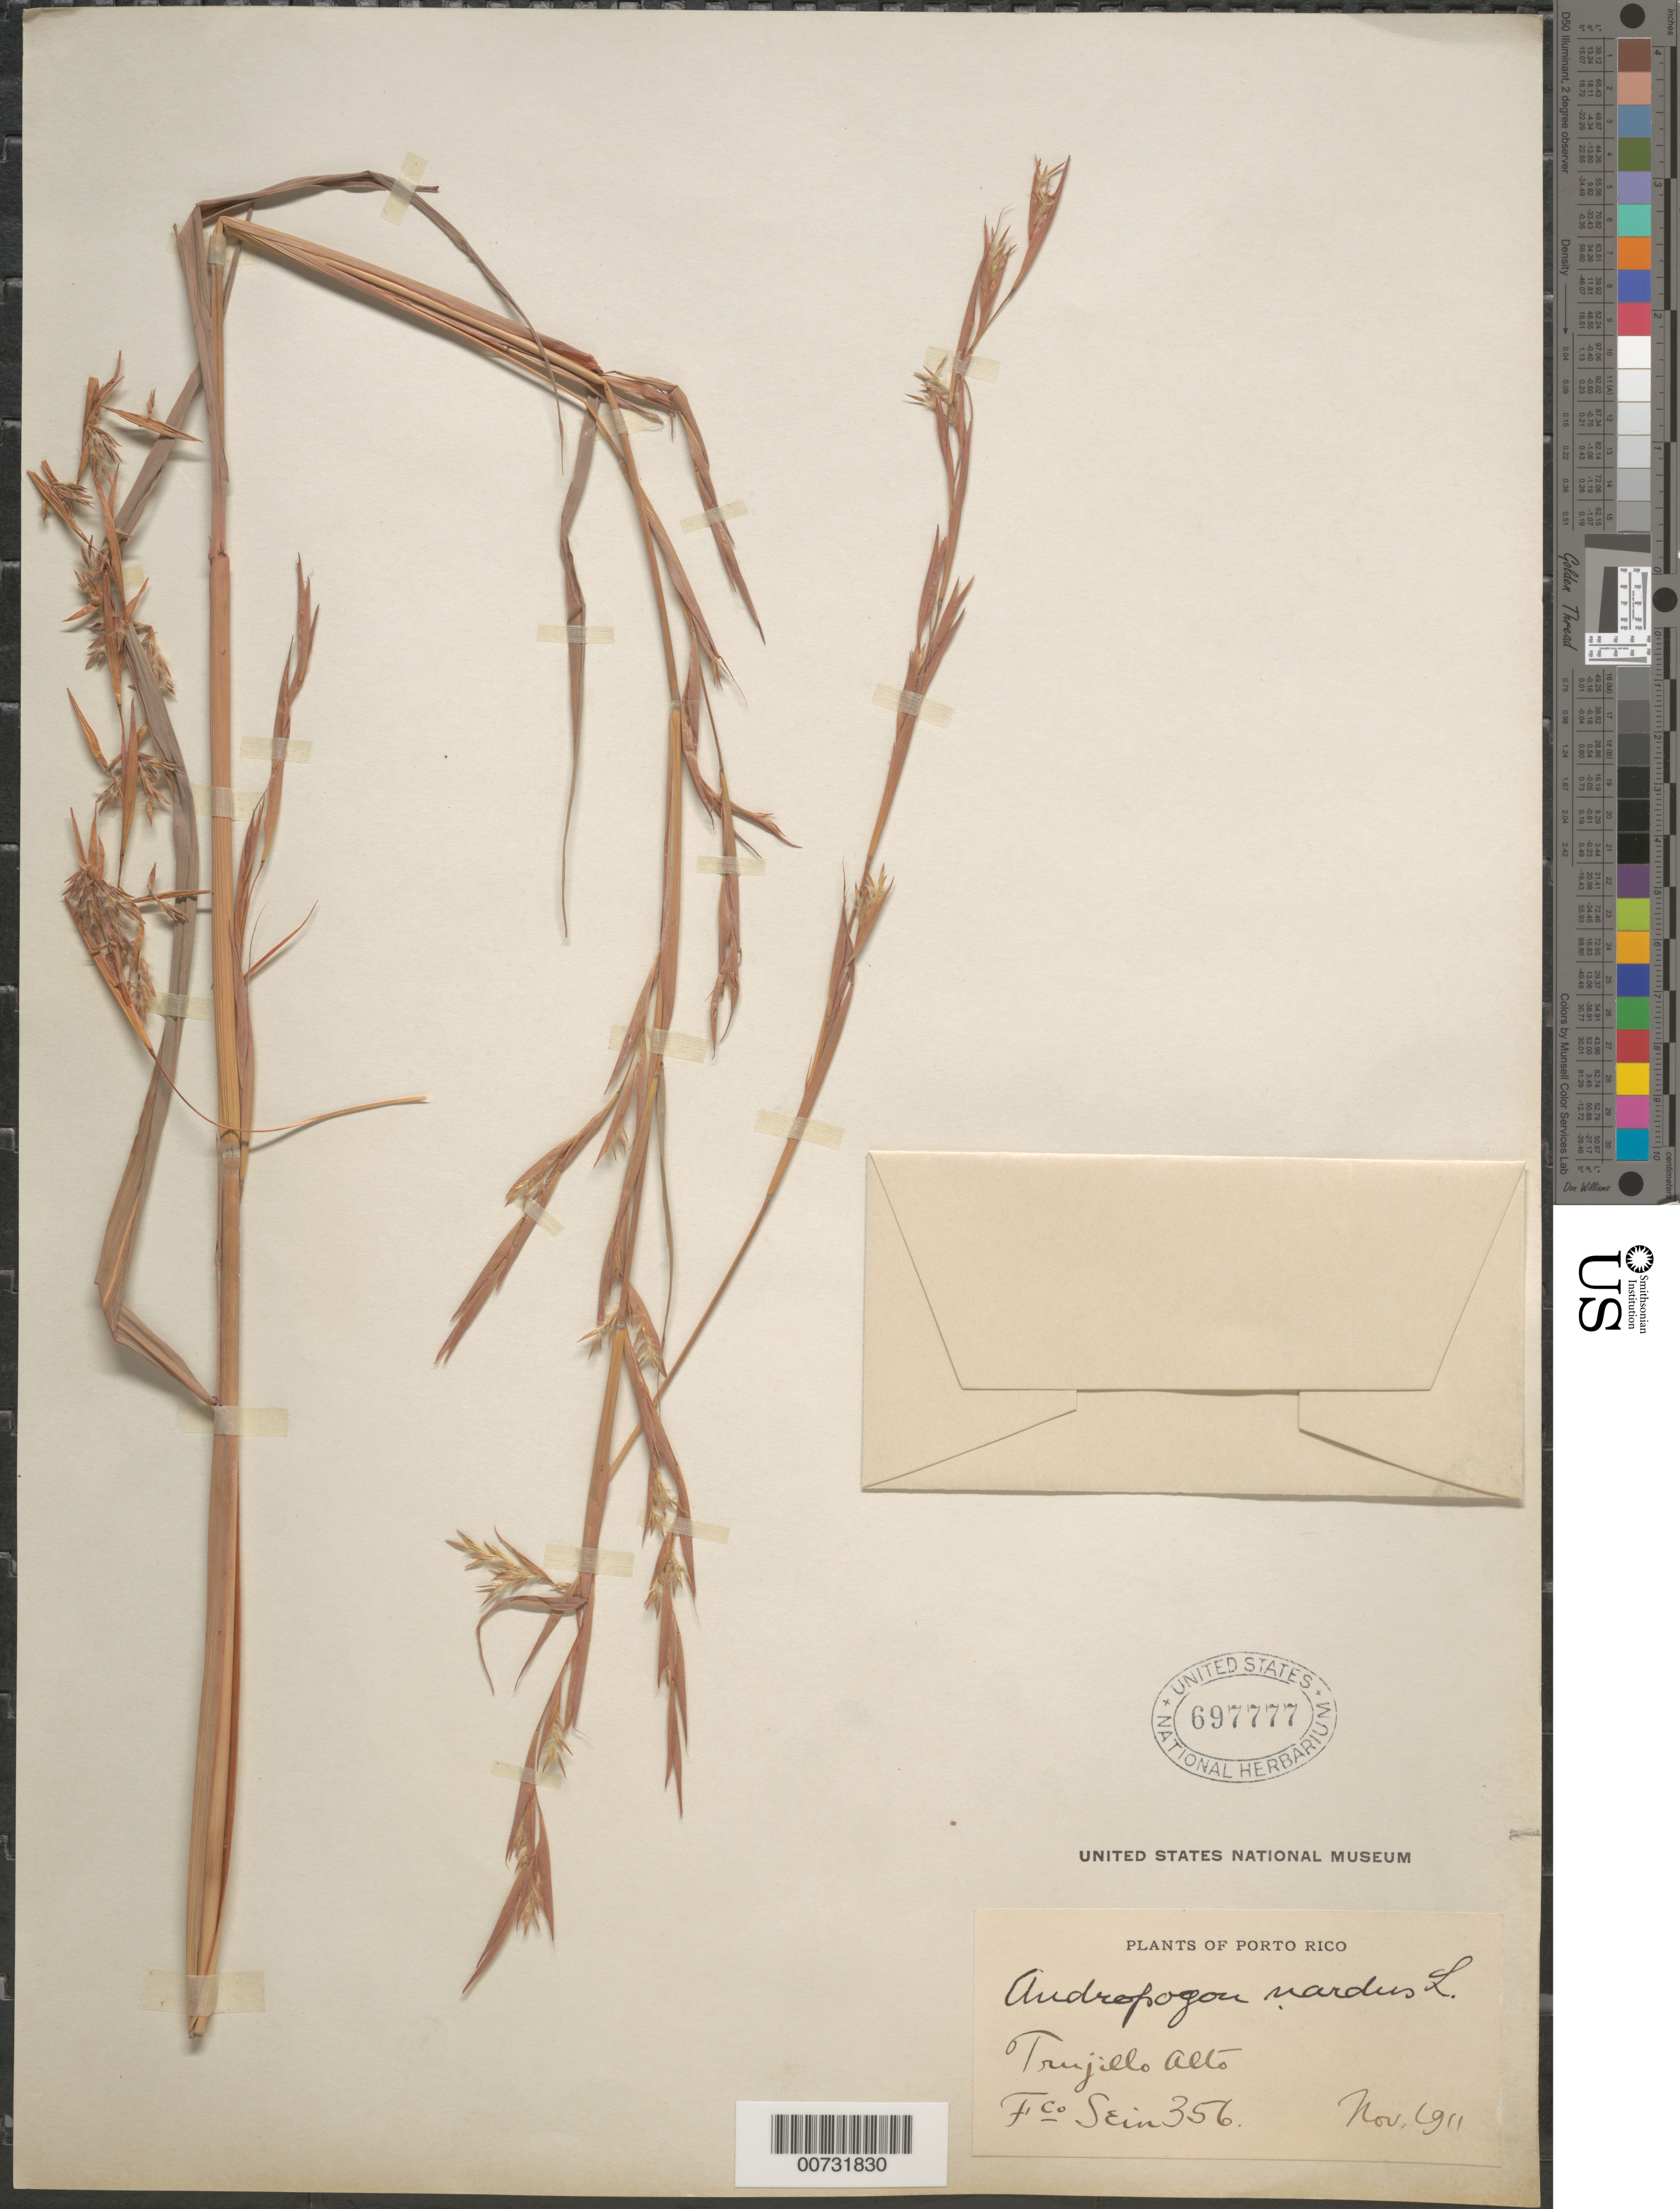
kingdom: Plantae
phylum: Tracheophyta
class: Liliopsida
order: Poales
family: Poaceae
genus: Cymbopogon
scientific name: Cymbopogon citratus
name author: (DC.) Stapf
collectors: Sein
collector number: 356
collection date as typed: Nov 1911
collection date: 1911-11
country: Puerto Rico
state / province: Trujillo Alto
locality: Trujillo Alto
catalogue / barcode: US 697777